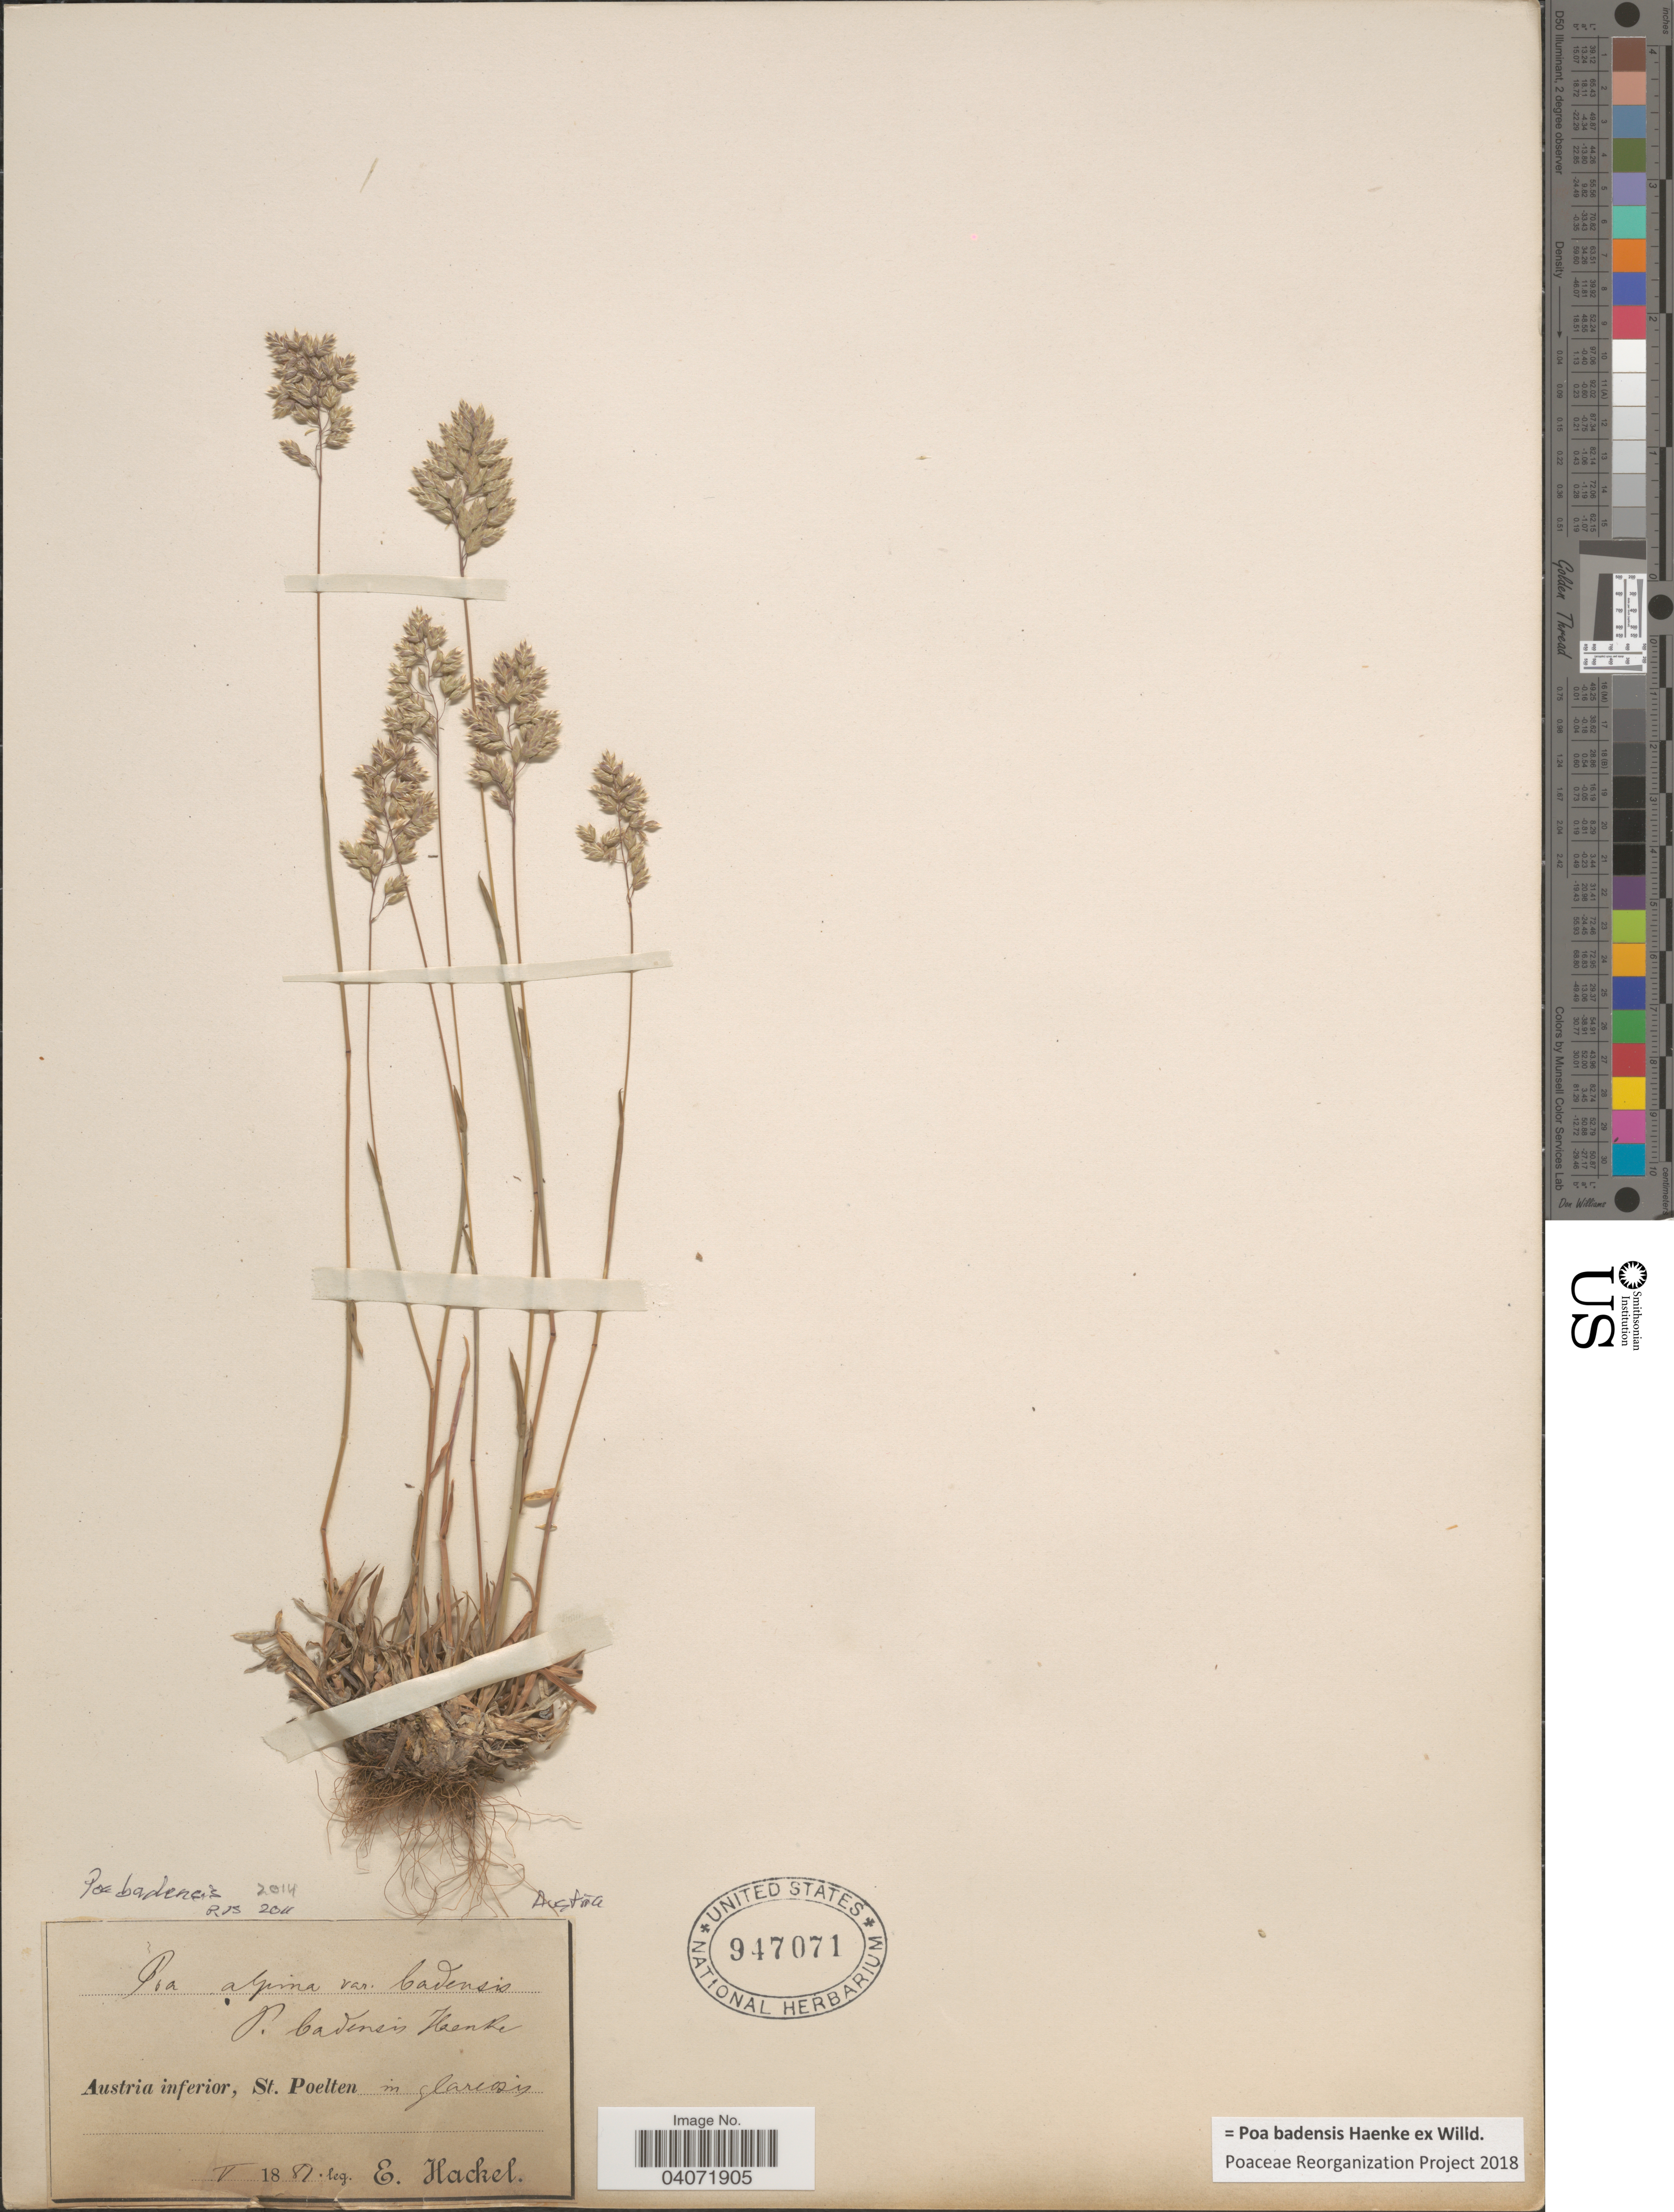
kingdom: Plantae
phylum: Tracheophyta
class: Liliopsida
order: Poales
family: Poaceae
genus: Poa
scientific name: Poa badensis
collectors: E. Hackel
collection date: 1881-05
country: Austria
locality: Austria inferior, St. Poelten in glareosis.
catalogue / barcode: US 947071